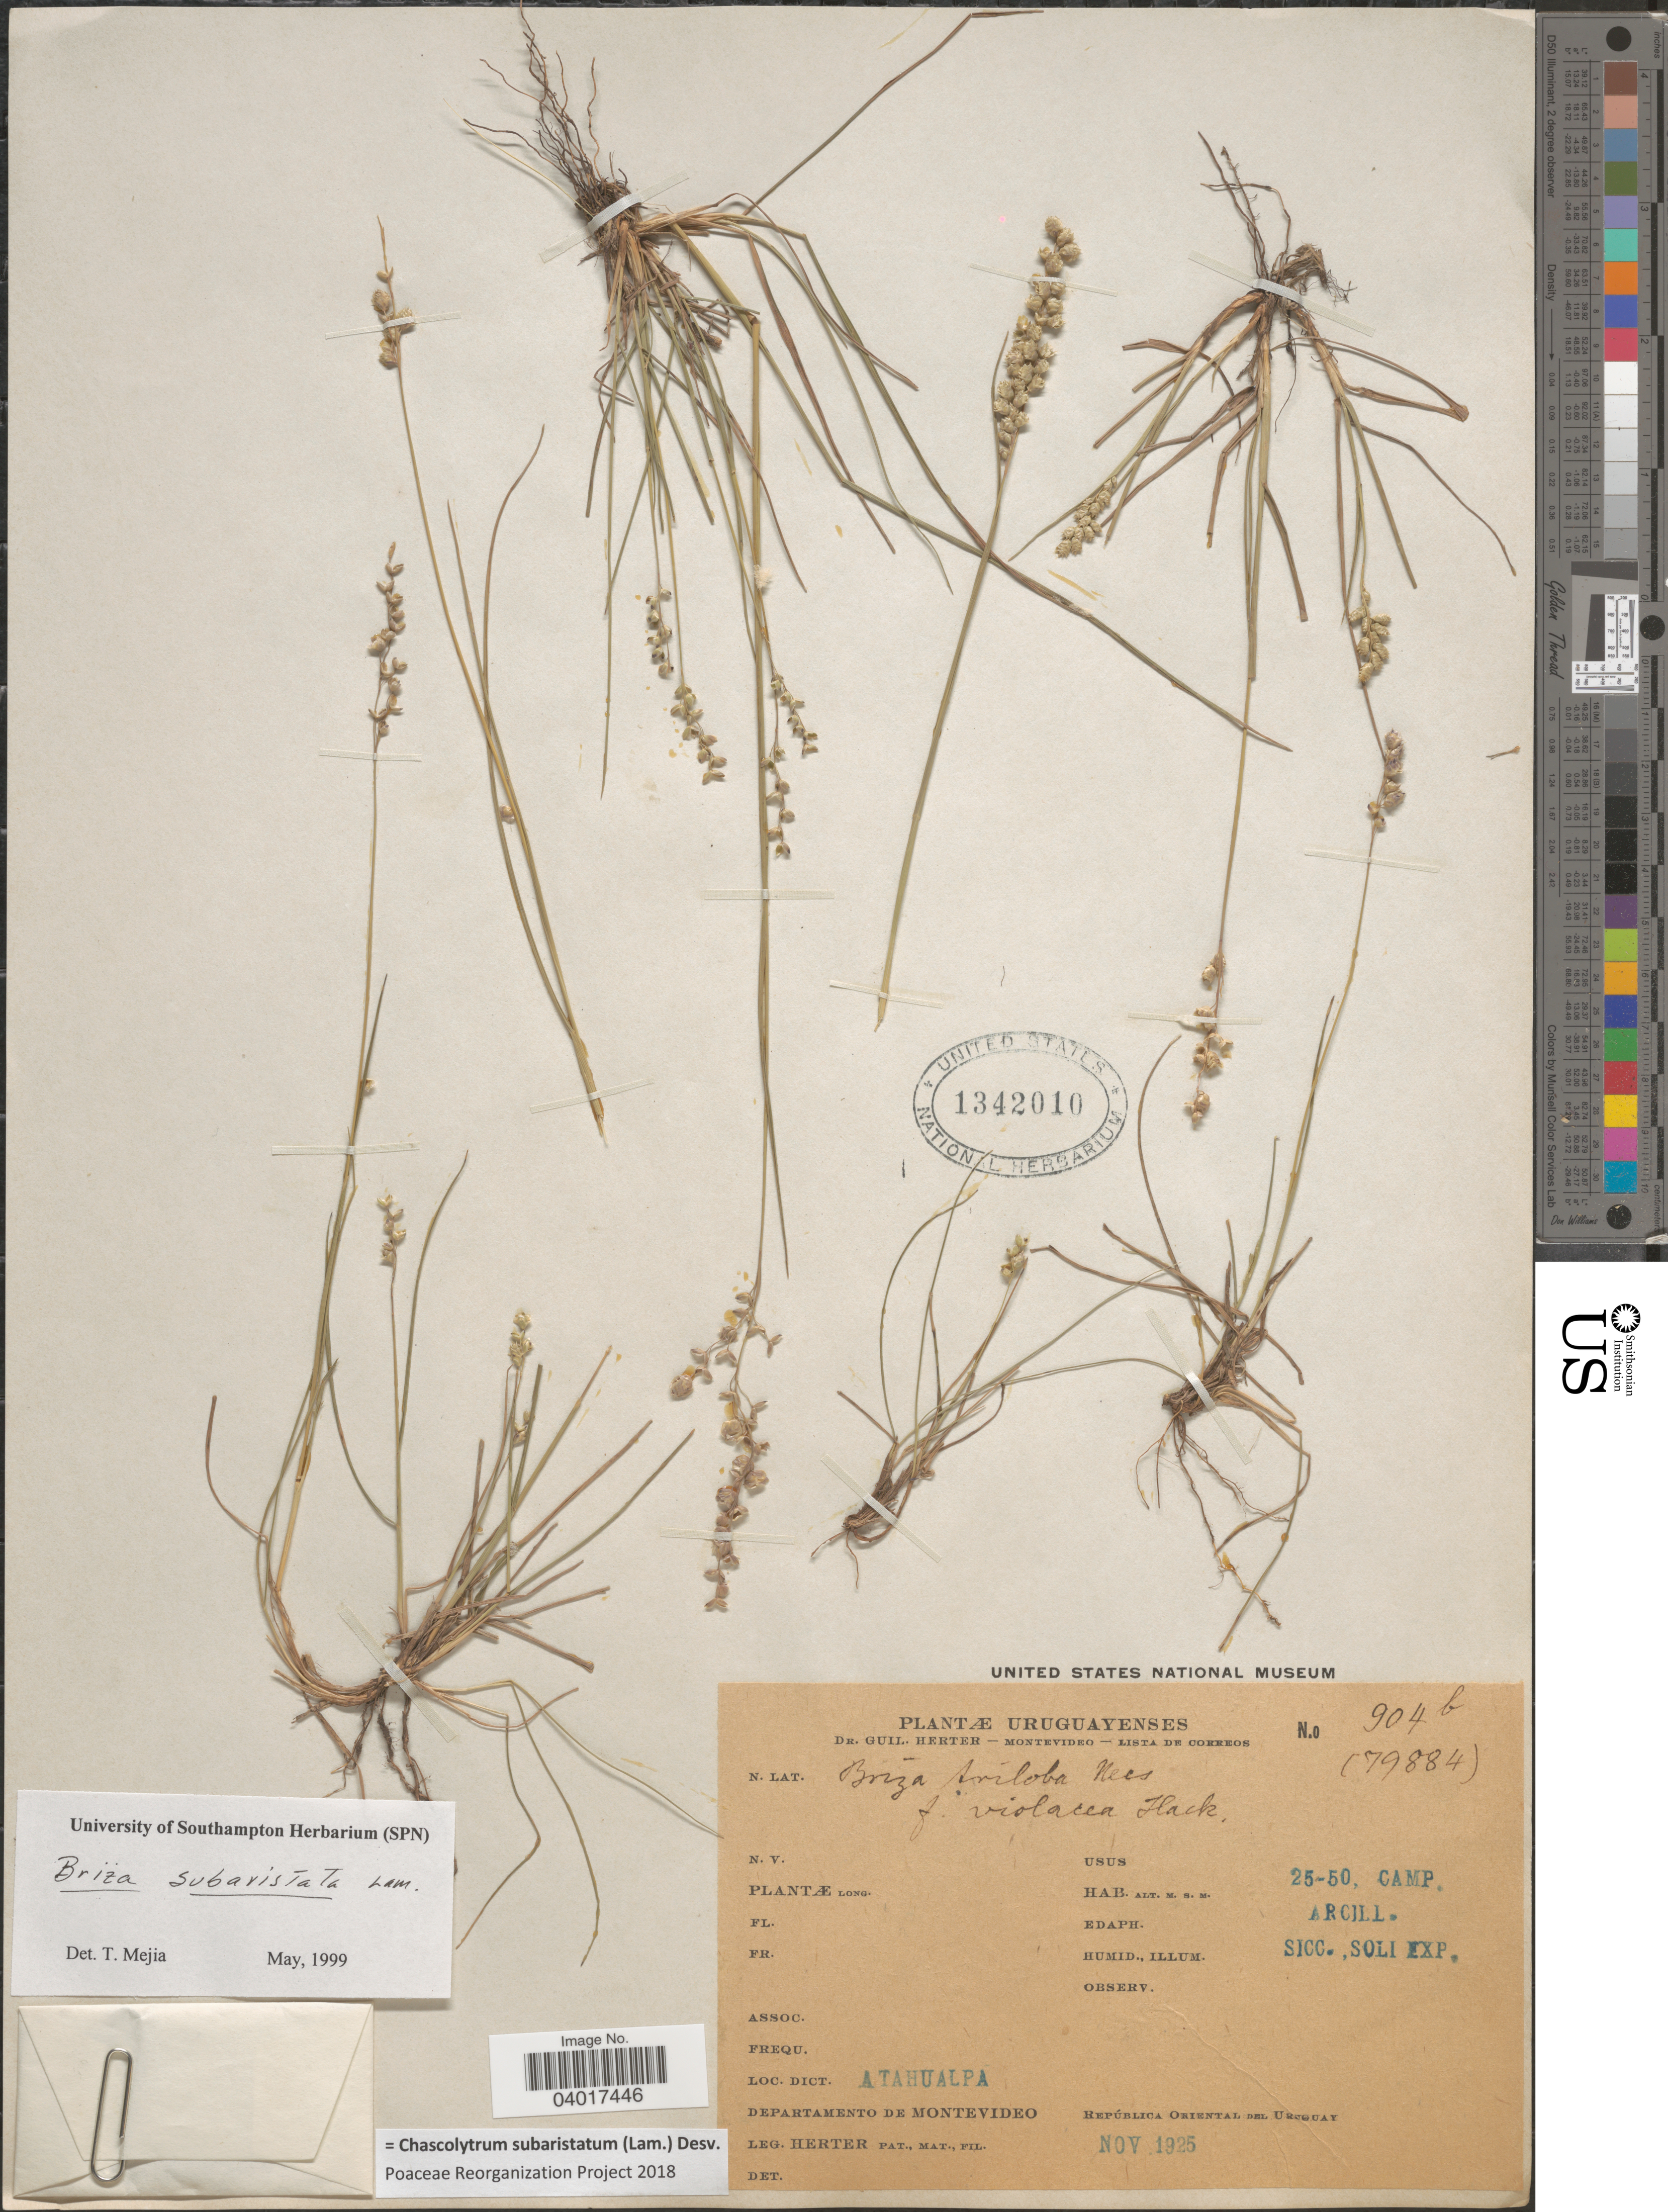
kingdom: Plantae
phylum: Tracheophyta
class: Liliopsida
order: Poales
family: Poaceae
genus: Chascolytrum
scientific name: Chascolytrum subaristatum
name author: (Lam.) Desv.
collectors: G. Herter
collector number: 904b (79884)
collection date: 1925-11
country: Uruguay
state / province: Montevideo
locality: Atahualpa. Departamento de Montevideo.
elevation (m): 25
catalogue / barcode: US 1342010